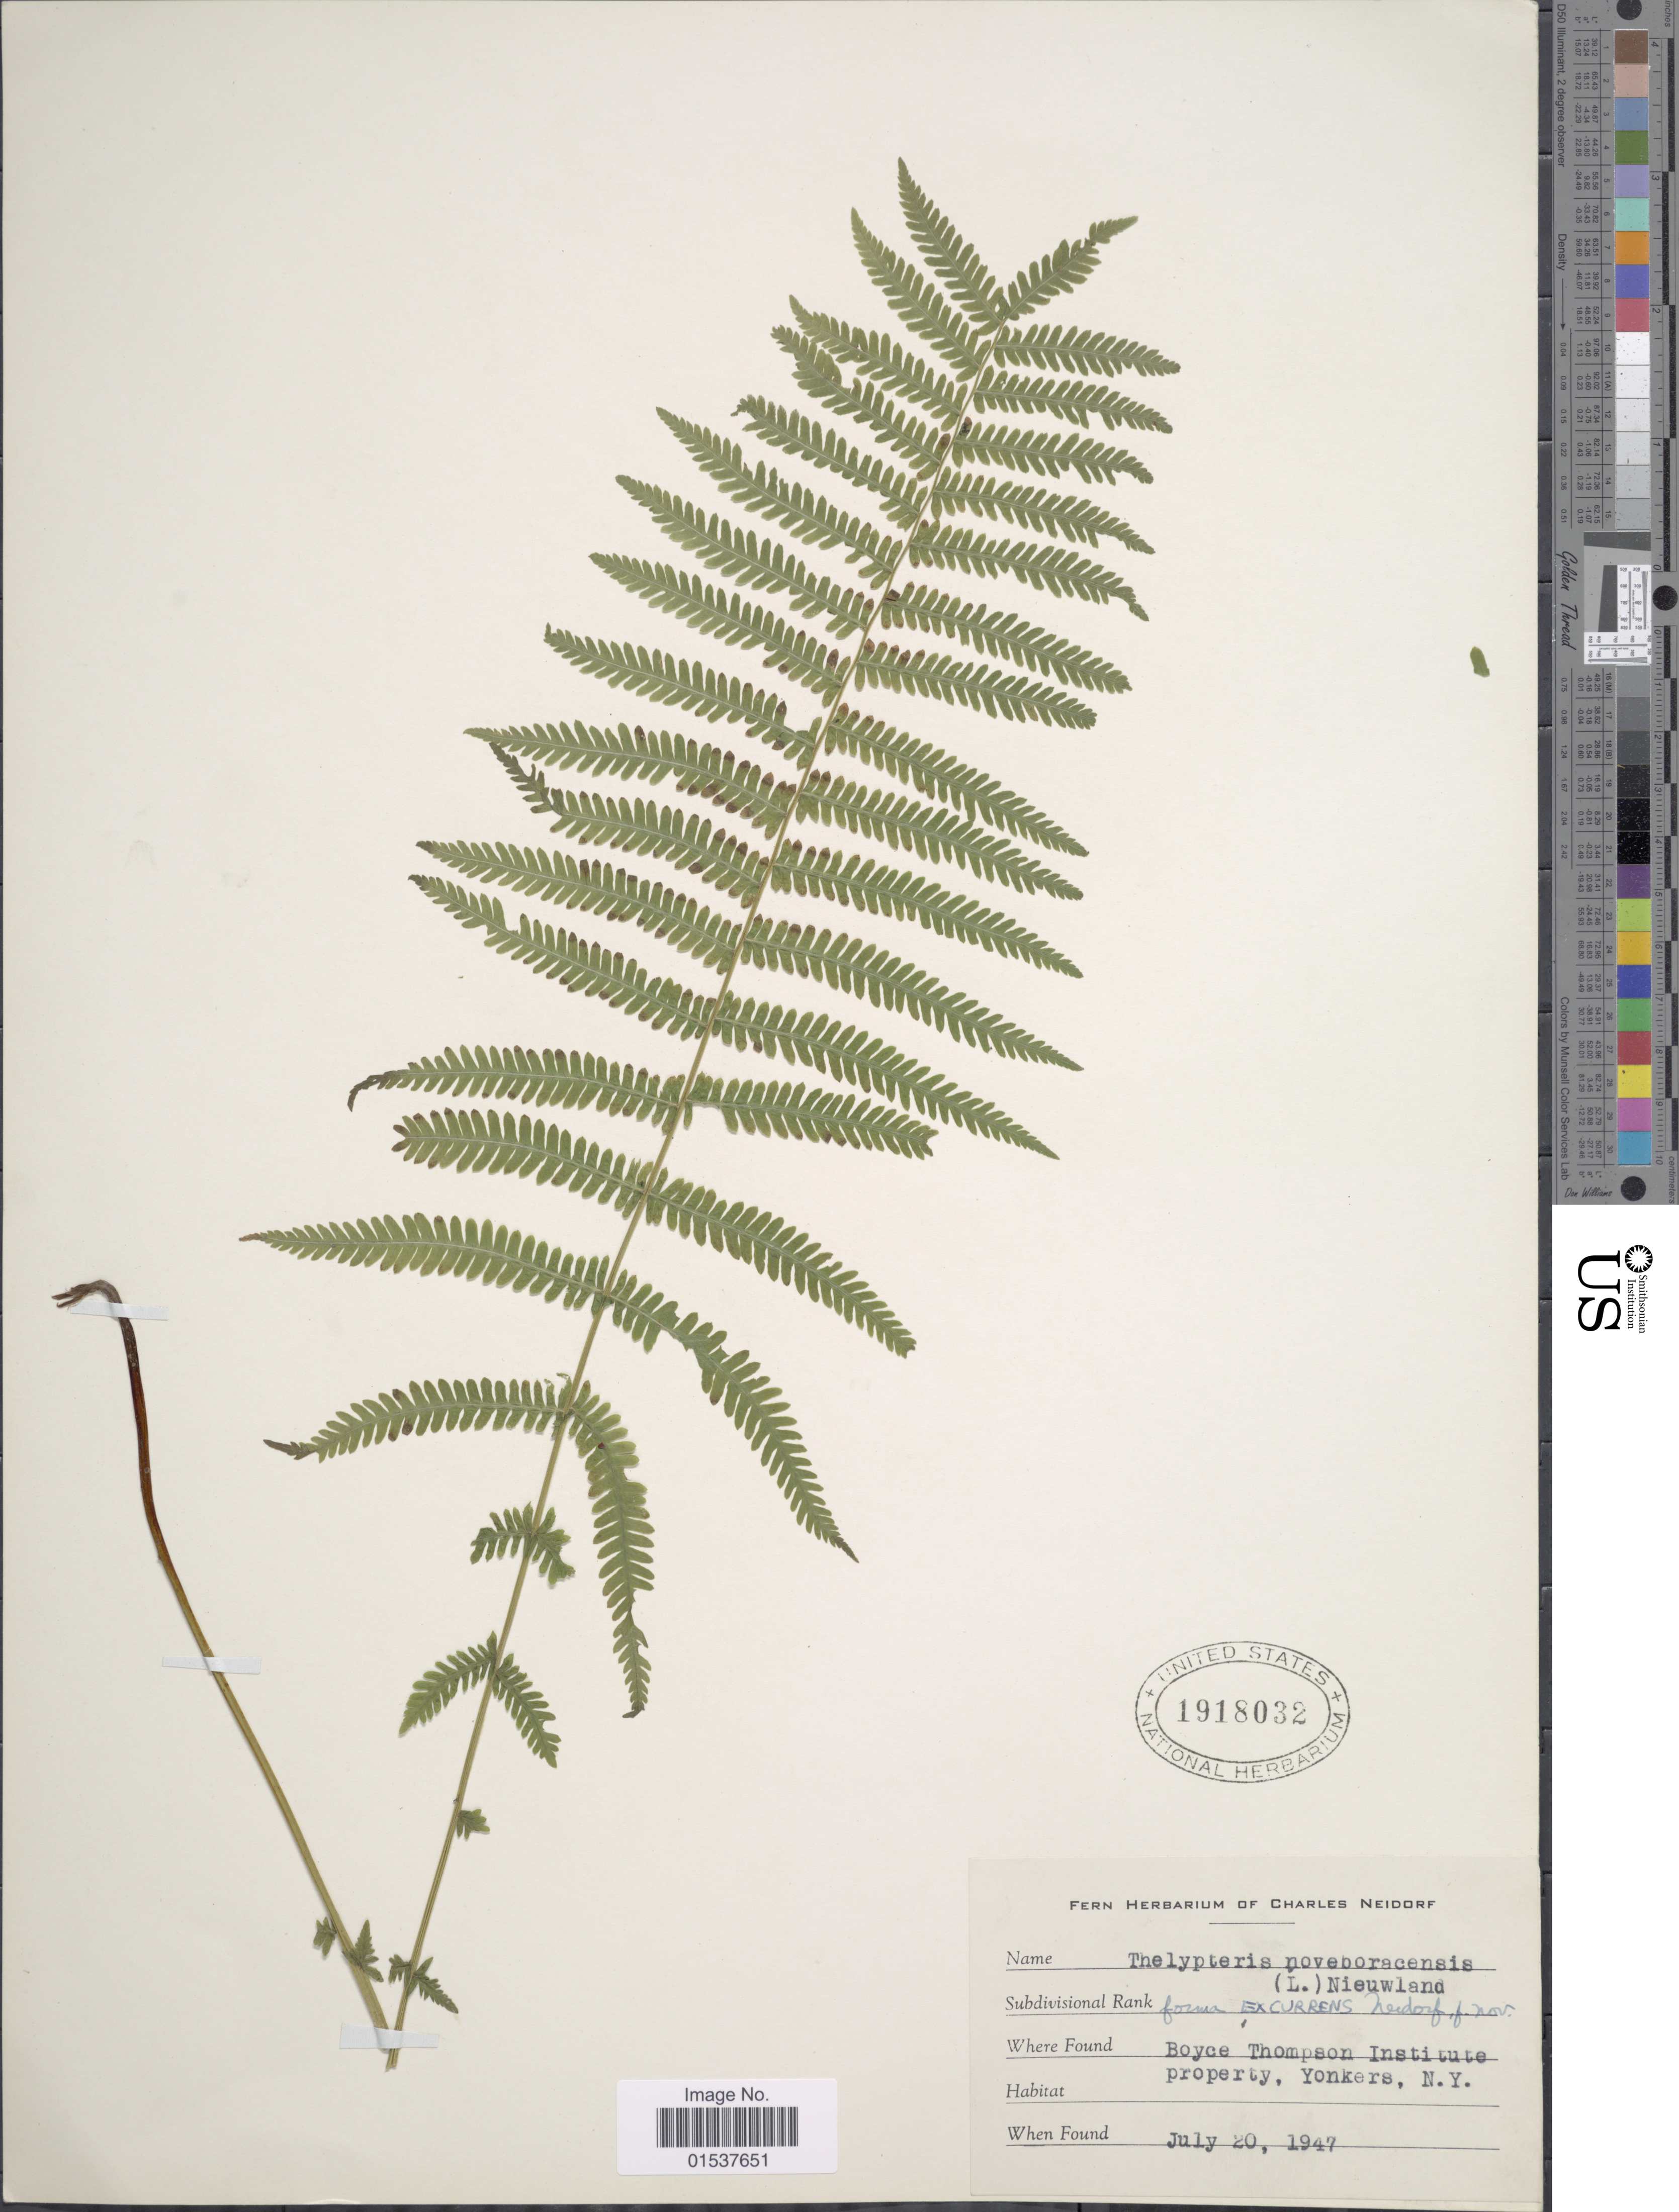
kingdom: Plantae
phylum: Tracheophyta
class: Polypodiopsida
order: Polypodiales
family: Thelypteridaceae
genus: Parathelypteris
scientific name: Parathelypteris noveboracensis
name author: (L.) Ching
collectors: ex herb. Charles Neidorf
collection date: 1947-07-20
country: United States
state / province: New York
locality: Boyce Thompson Institute property, Yonkers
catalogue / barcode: US 1918032